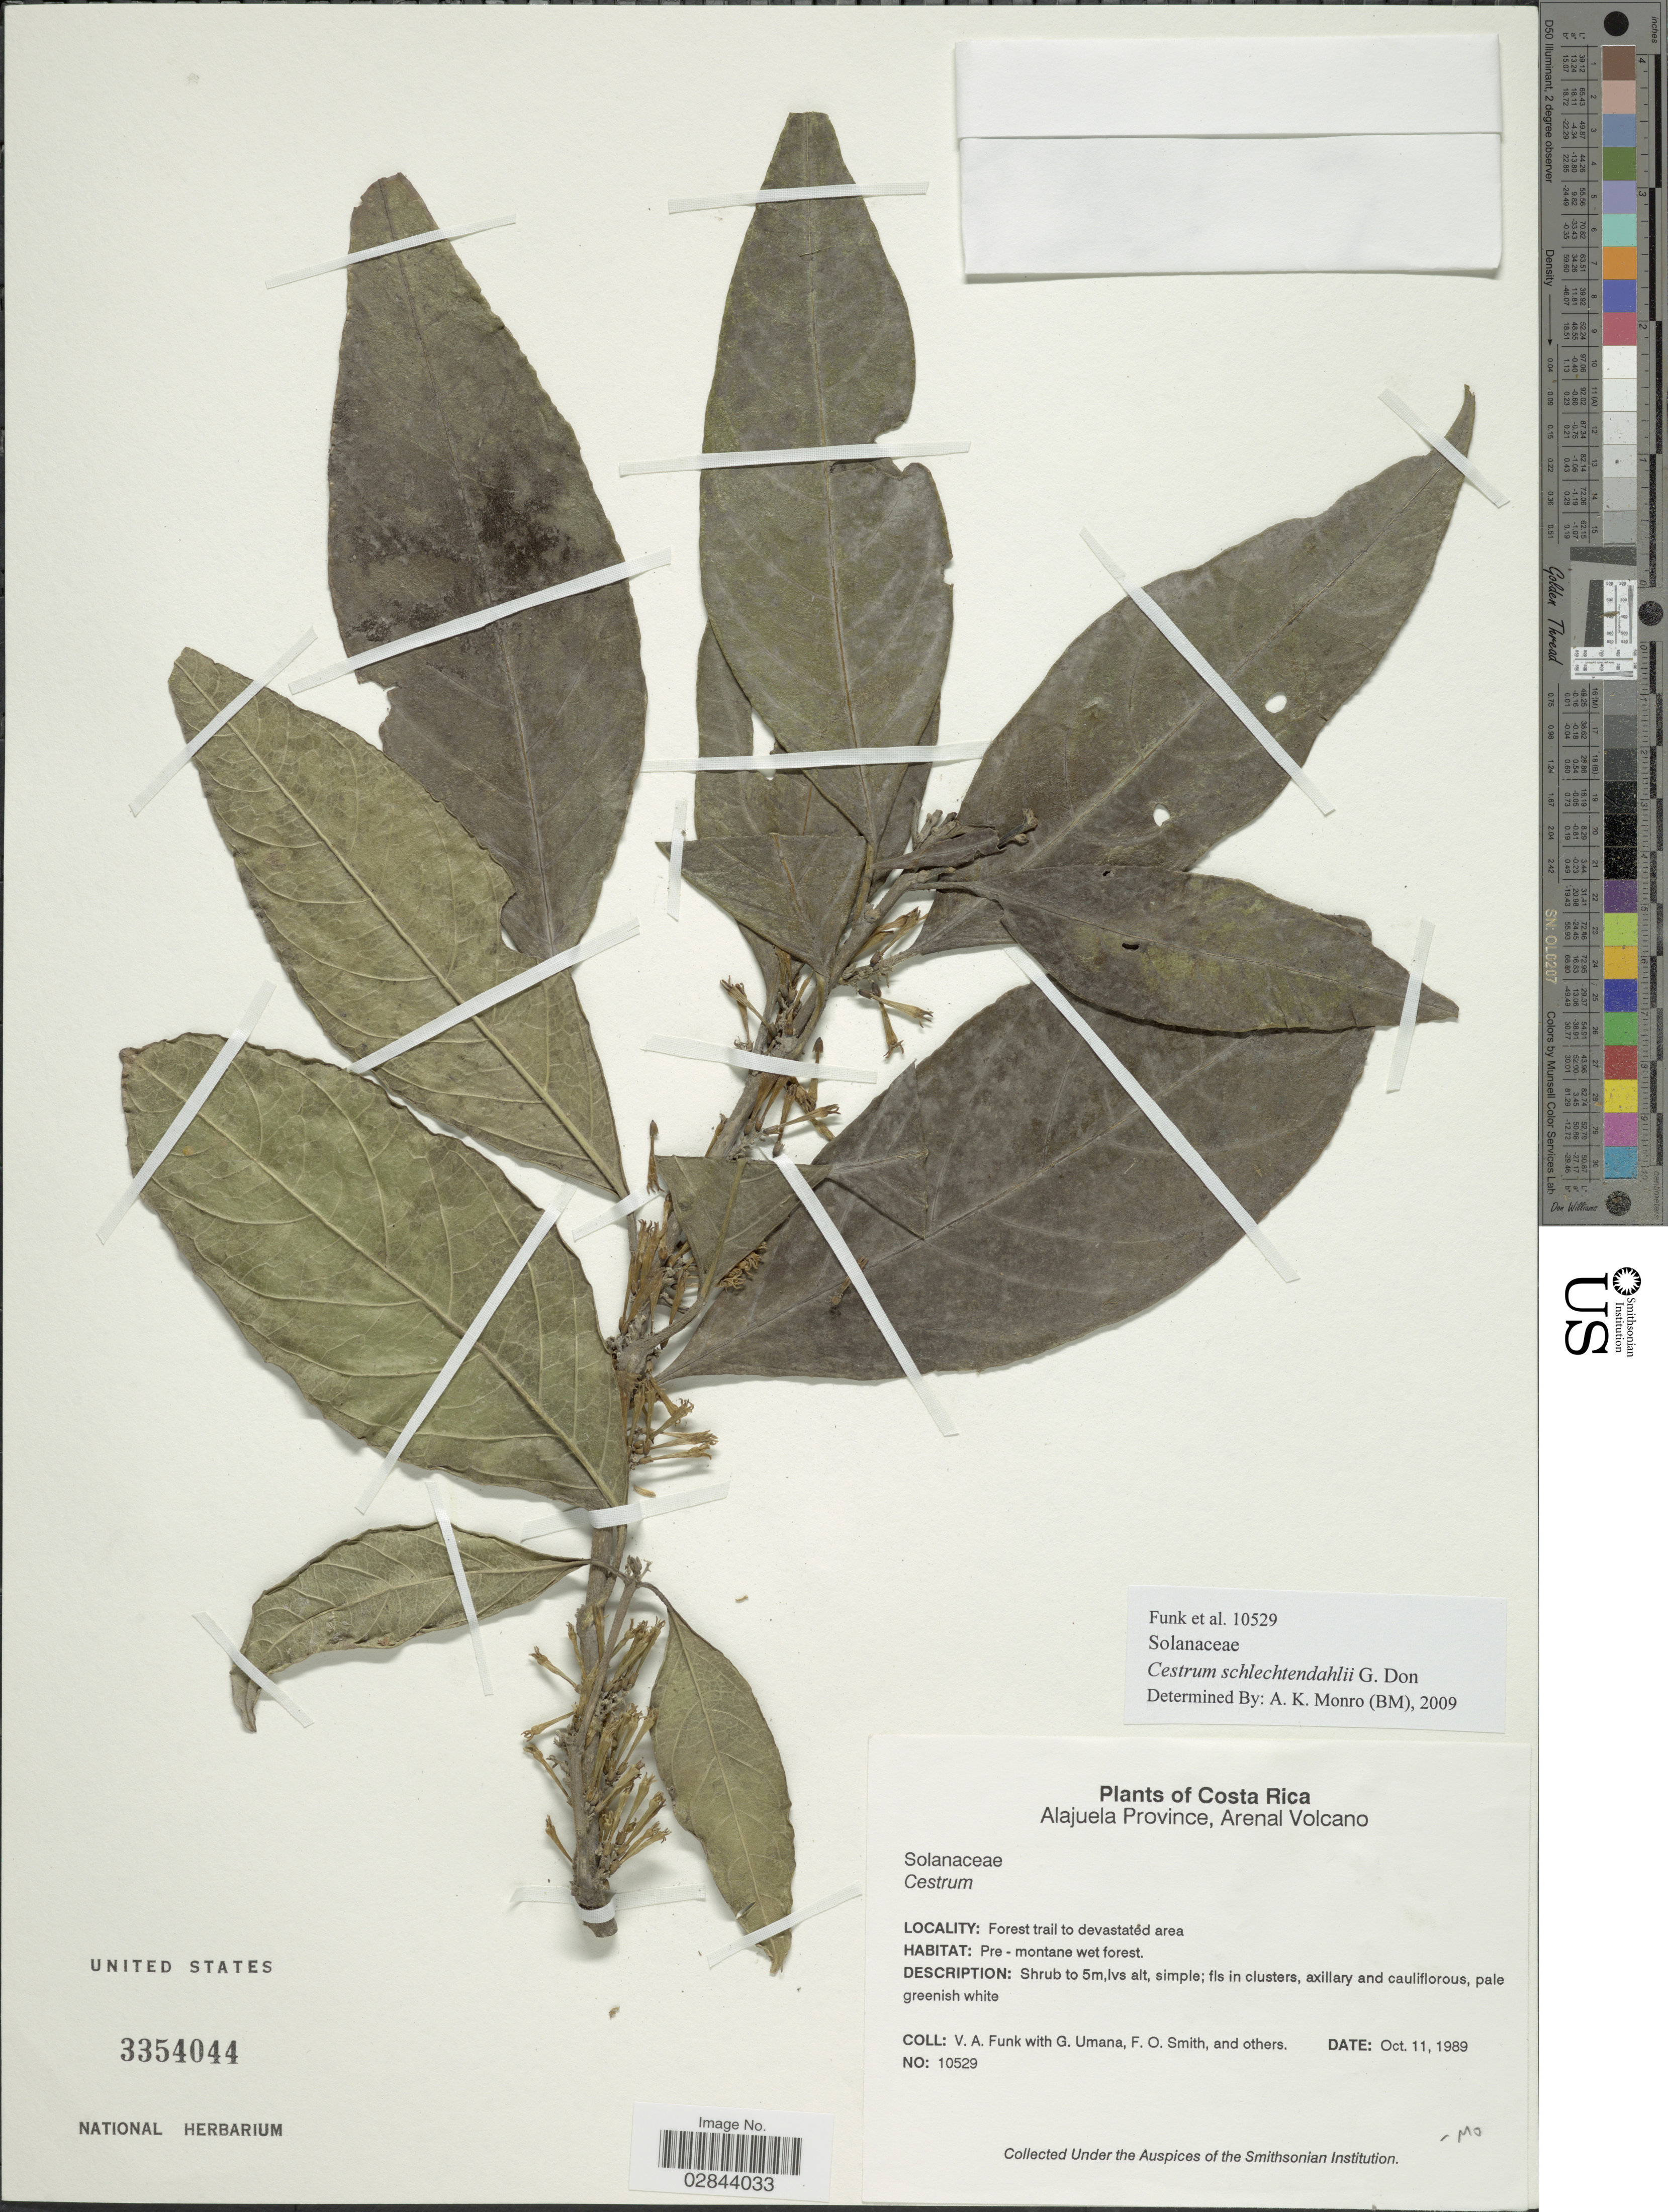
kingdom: Plantae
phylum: Tracheophyta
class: Magnoliopsida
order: Solanales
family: Solanaceae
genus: Cestrum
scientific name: Cestrum schlechtendahlii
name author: G. Don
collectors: V. Funk, G. Umana, F. Smith & et al.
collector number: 10529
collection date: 1989-10-11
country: Costa Rica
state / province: Alajuela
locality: Alajuela Province, Arenal Volcano, Forest trail to devastated area.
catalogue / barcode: US 3354044